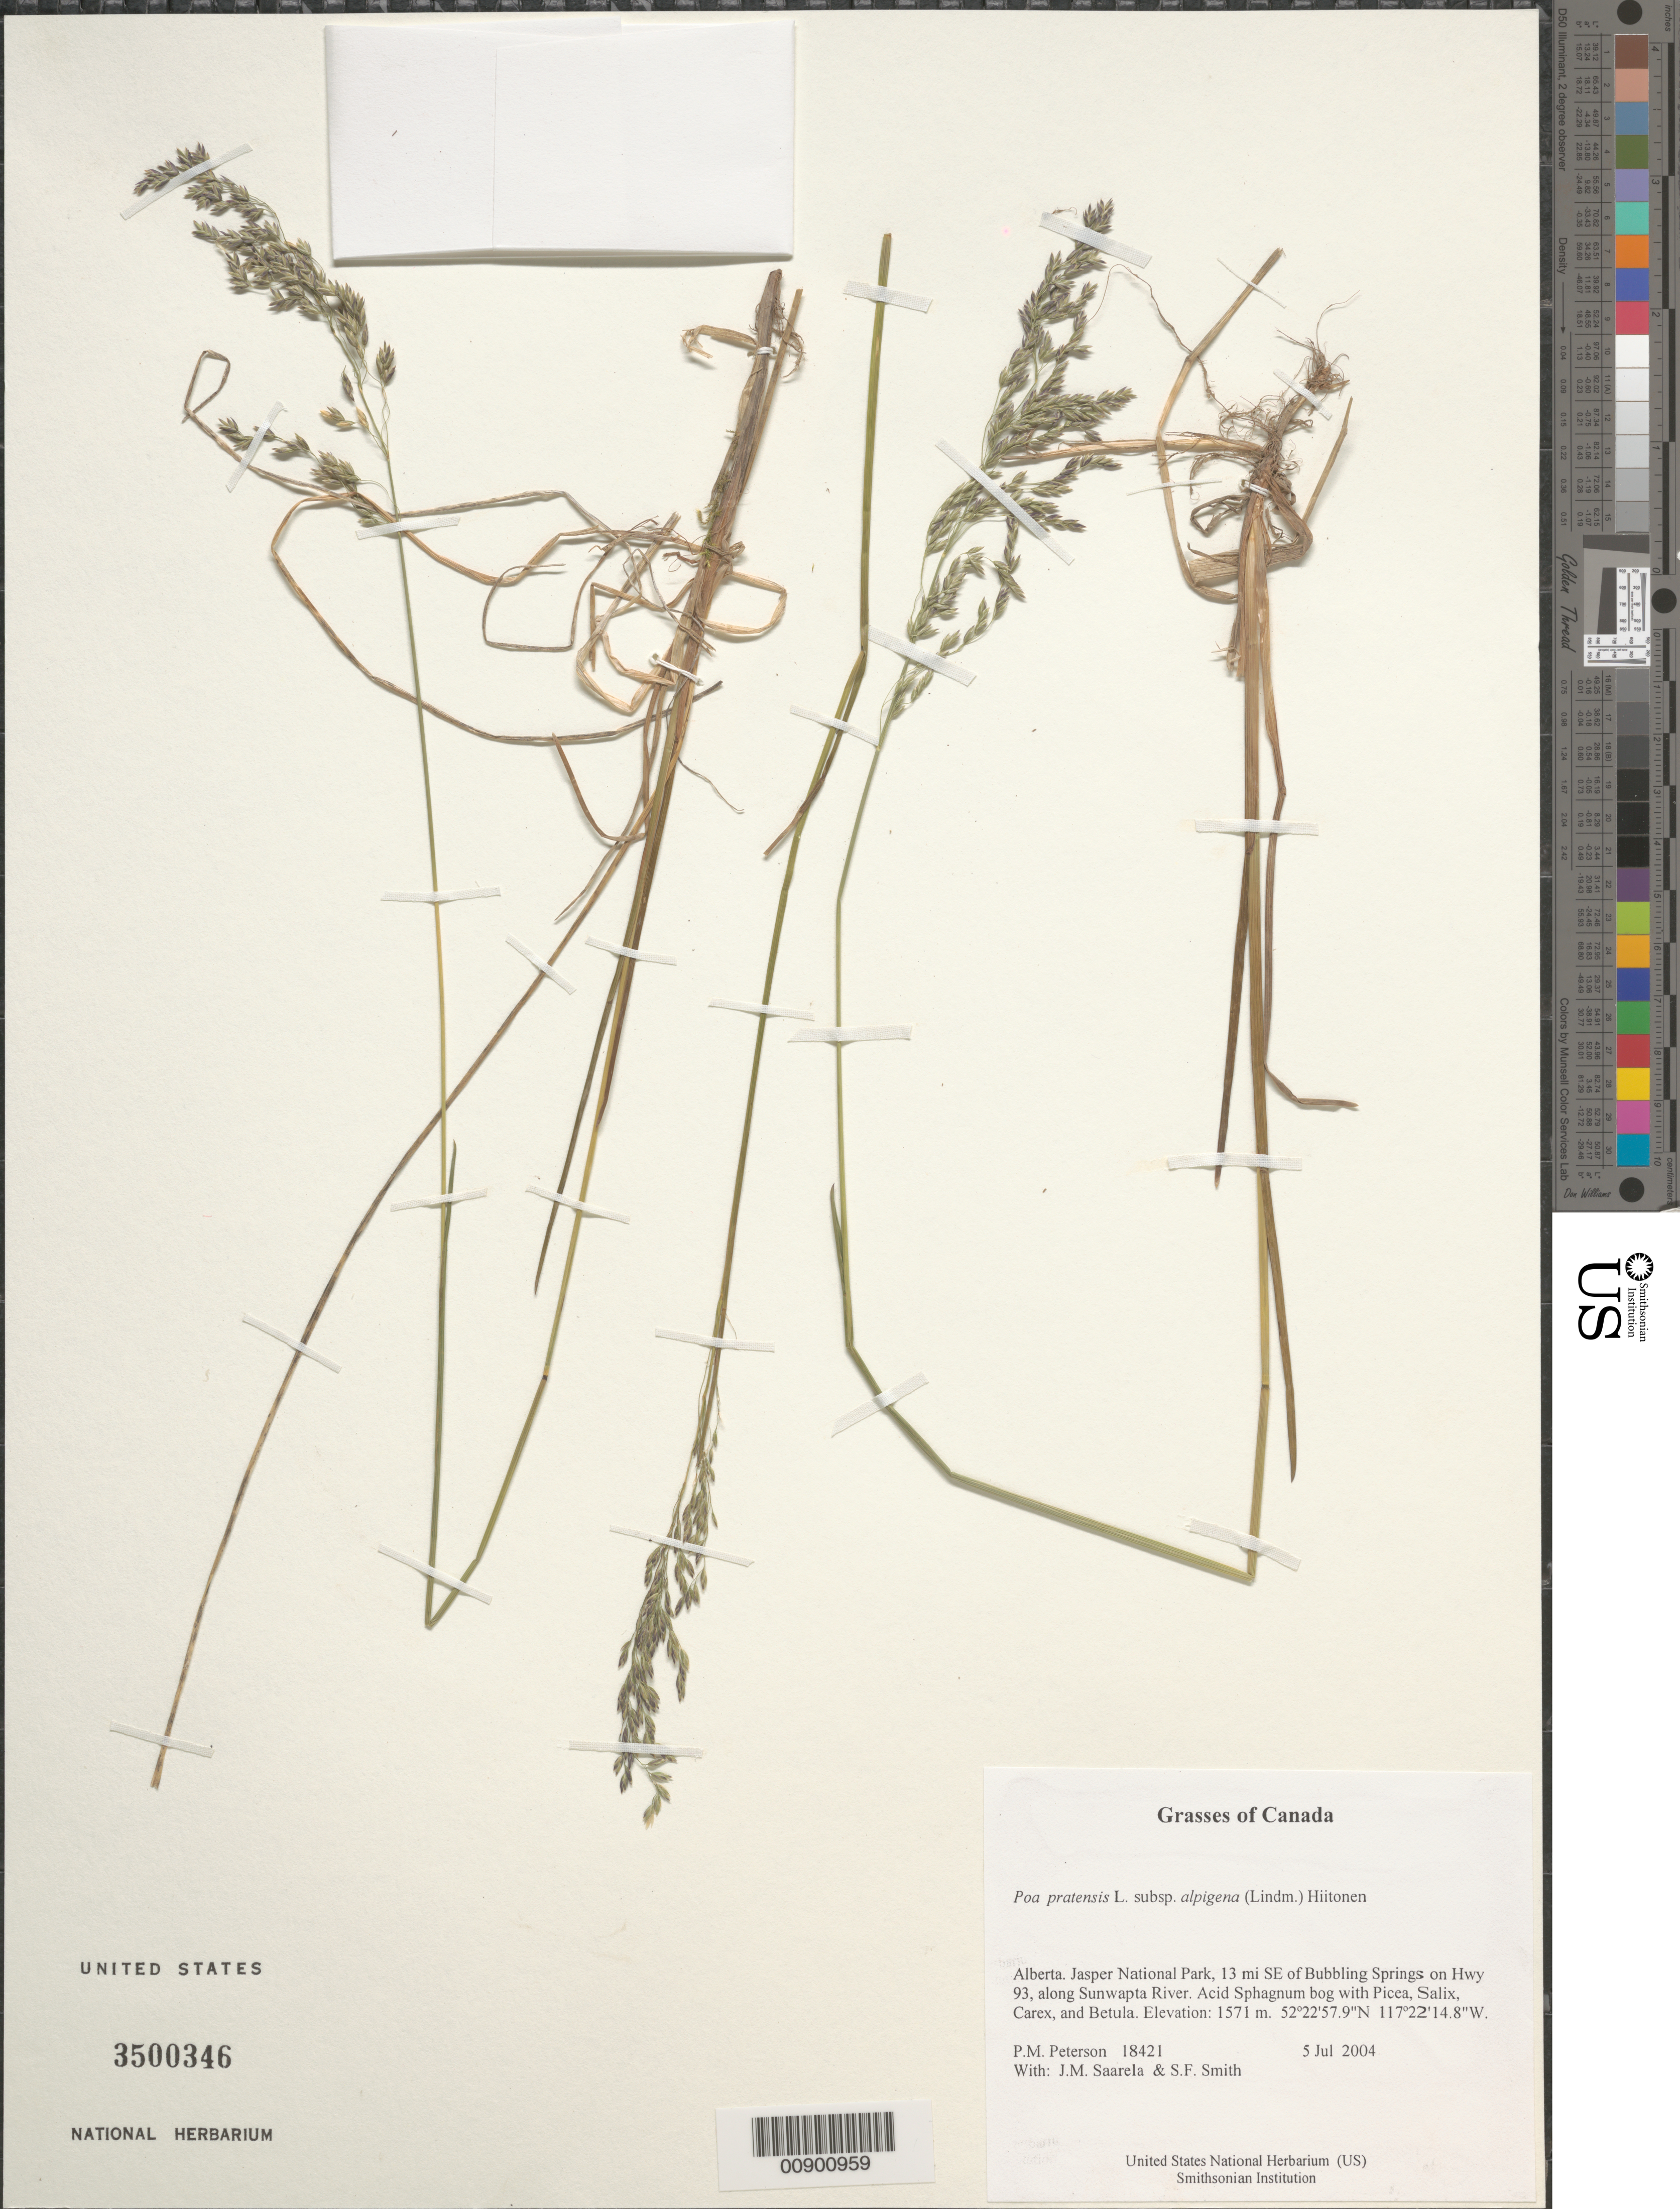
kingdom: Plantae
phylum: Tracheophyta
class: Liliopsida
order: Poales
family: Poaceae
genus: Poa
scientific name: Poa pratensis subsp. alpigena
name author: (Lindm.) Hiitonen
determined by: Soreng, Robert J., Research Associate (BOT), Smithsonian Institution - National Museum of Natural History (UNITED STATES)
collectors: P. M. Peterson, J. Saarela & S.F. Smith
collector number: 18421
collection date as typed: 05 Jul 2004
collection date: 2004-07-05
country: Canada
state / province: Alberta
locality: Jasper National Park, 13 mi SE of Bubbling Springs on Hwy 93, along Sunwapta River. Acid Sphagnum bog with Picea, Salix, Carex, and Betula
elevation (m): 1571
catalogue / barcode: US 3500346